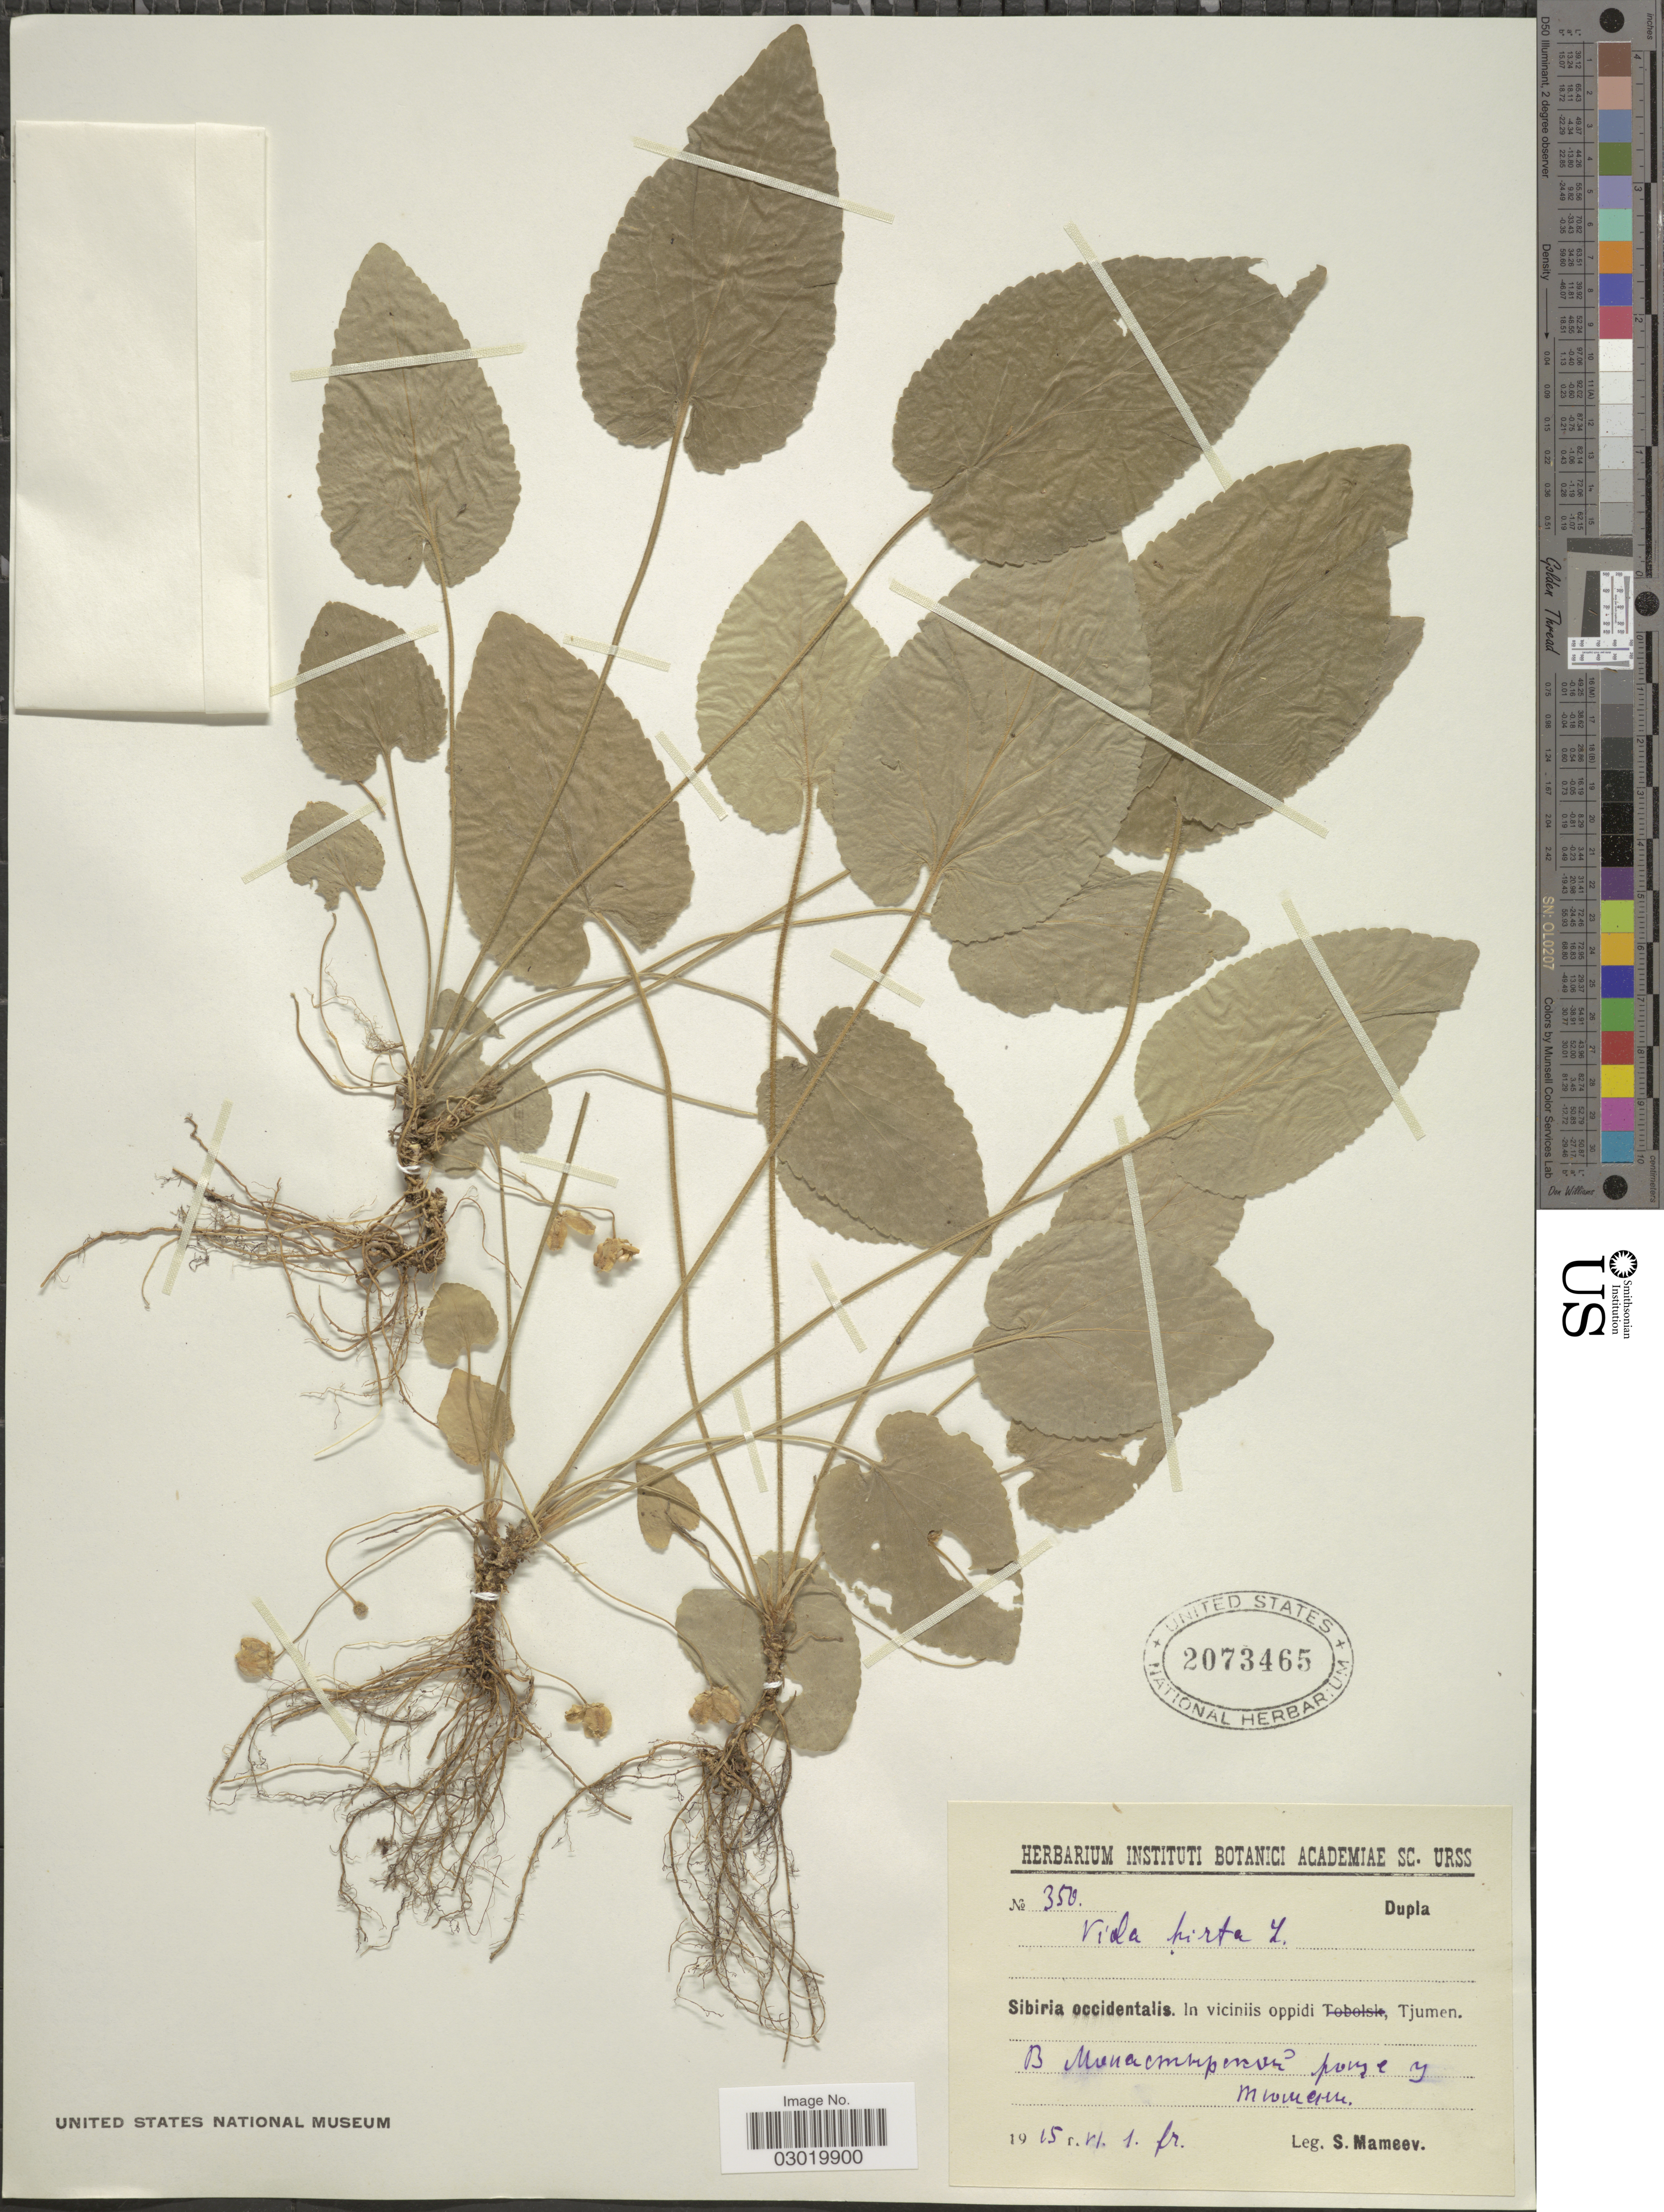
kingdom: Plantae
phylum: Tracheophyta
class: Magnoliopsida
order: Malpighiales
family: Violaceae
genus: Viola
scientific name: Viola hirta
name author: L.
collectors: S. Mameev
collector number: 350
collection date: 1915-06-01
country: Russian Federation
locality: Sibiria occidentalis. In viciniis oppidi Tjumen.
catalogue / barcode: US 2073465